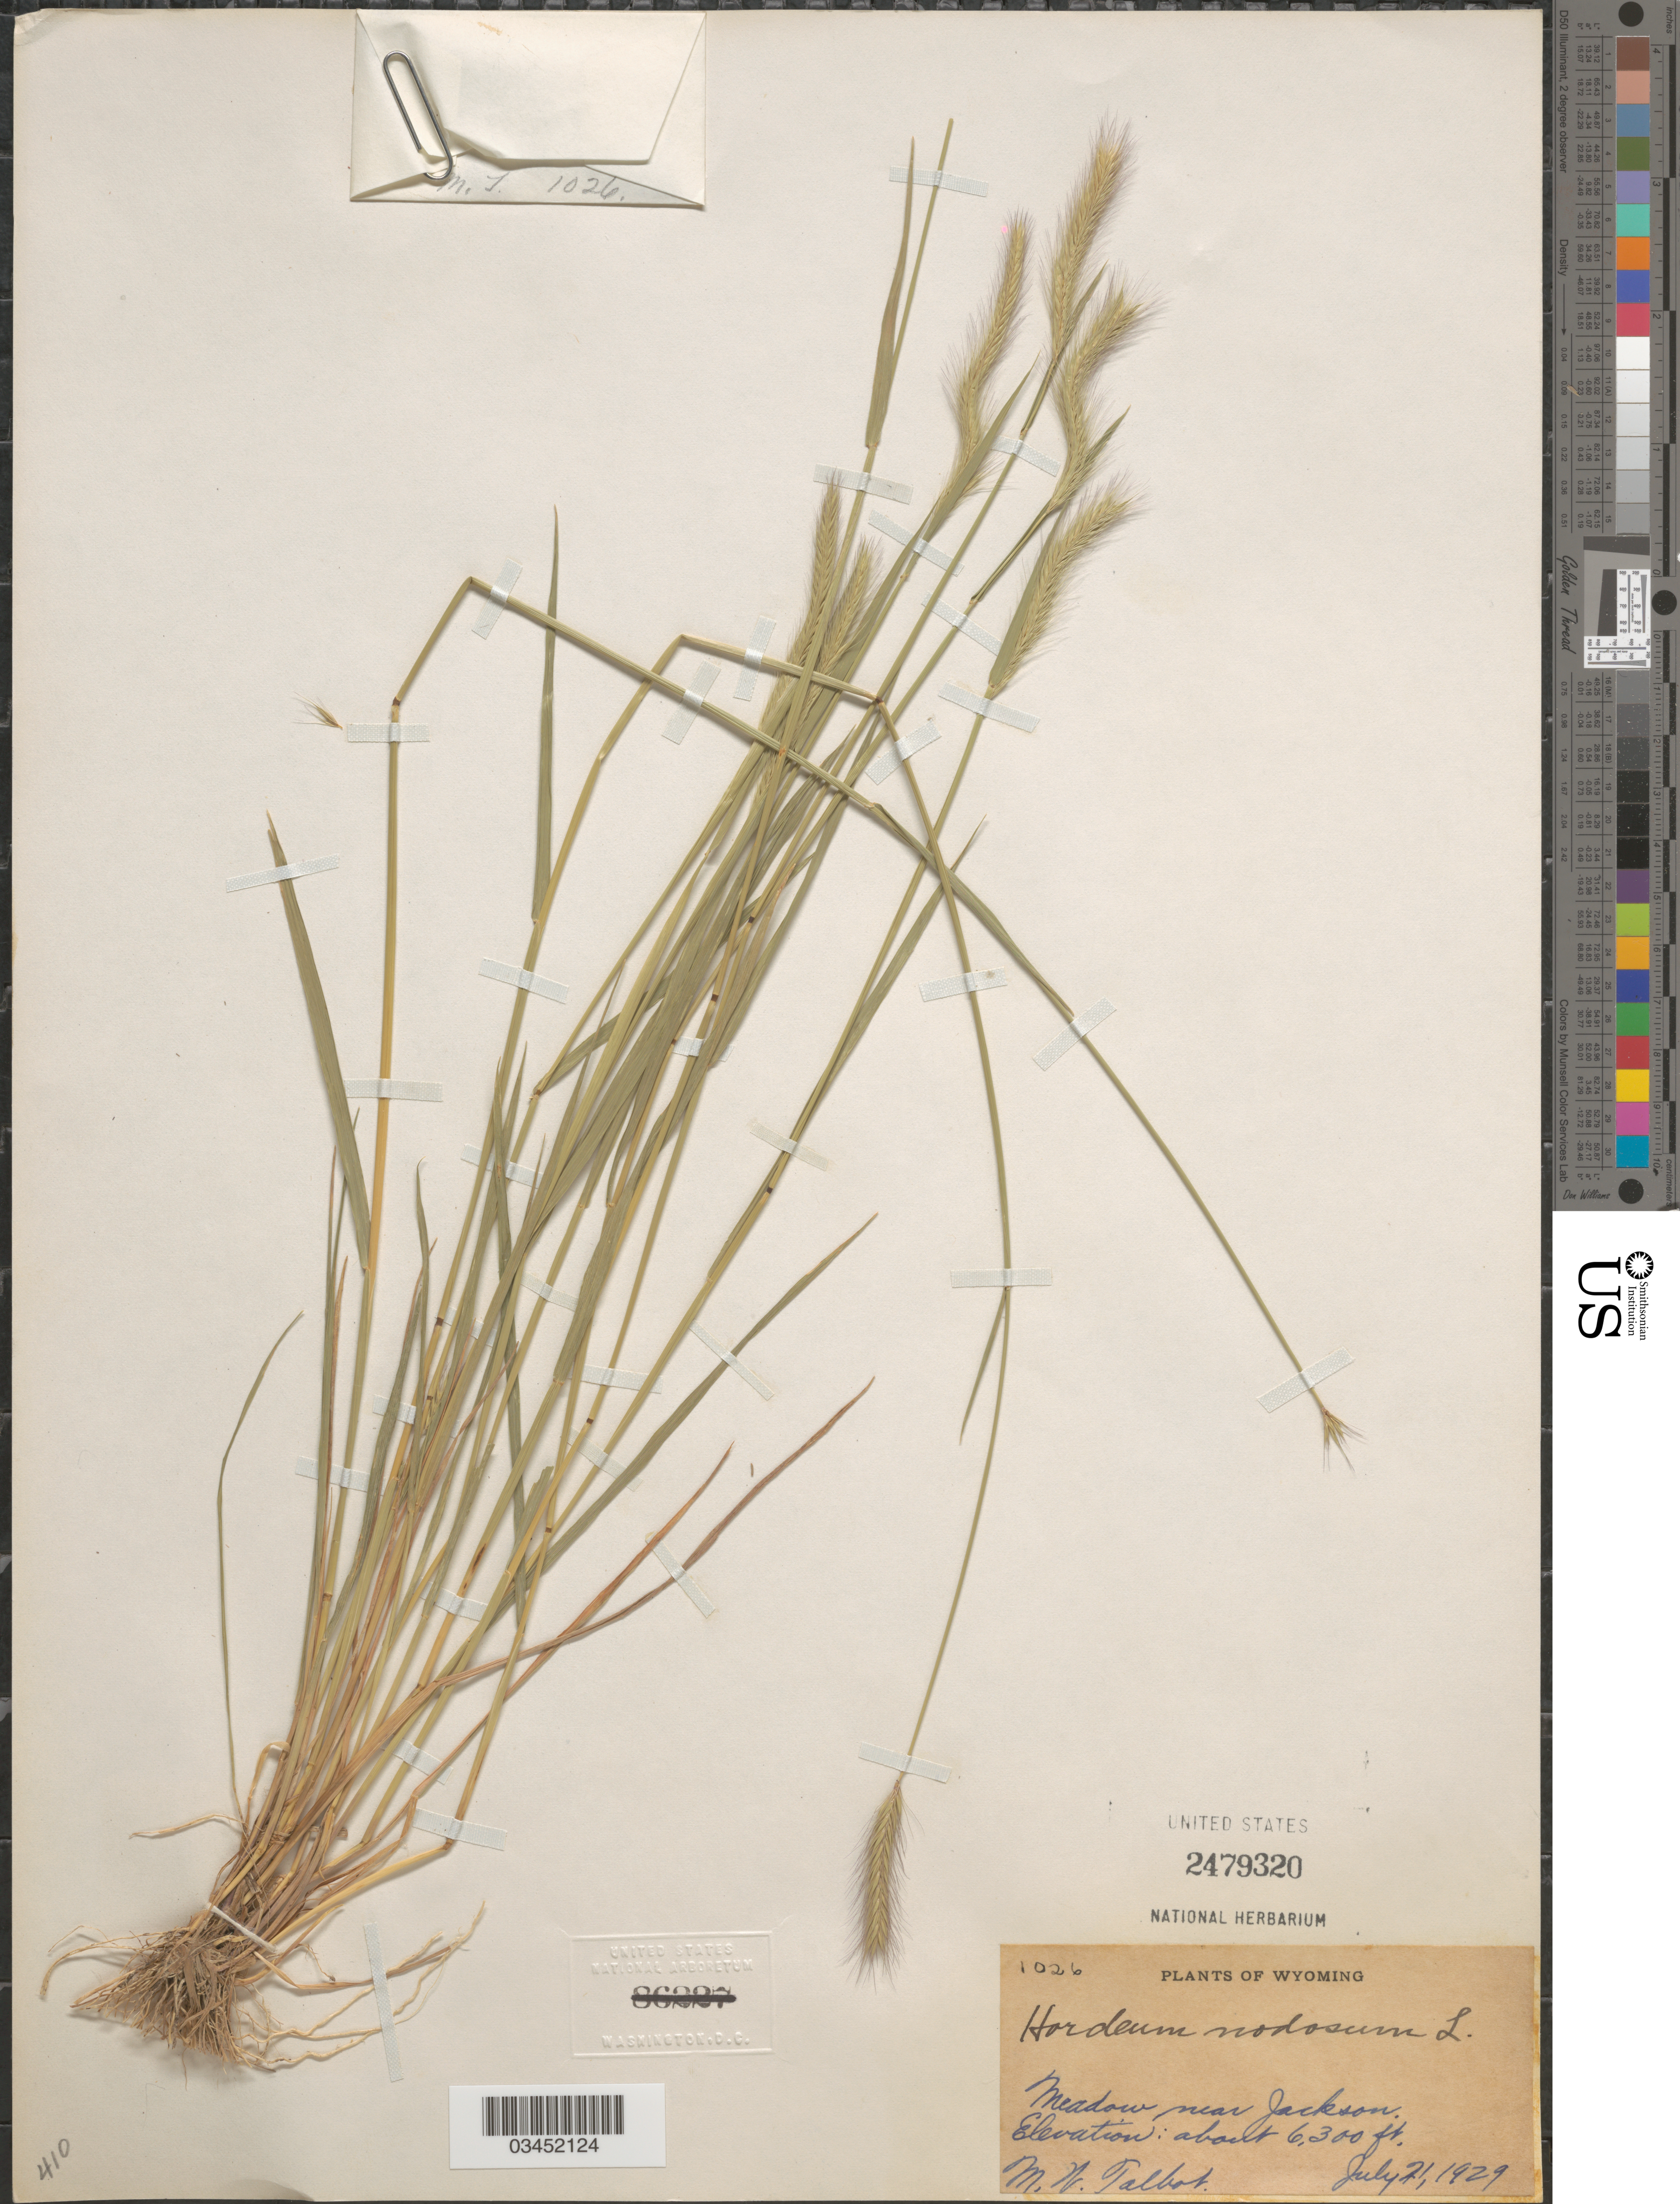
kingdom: Plantae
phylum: Tracheophyta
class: Liliopsida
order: Poales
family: Poaceae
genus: Hordeum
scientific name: Hordeum brachyantherum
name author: Nevski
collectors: M. Talbot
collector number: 1026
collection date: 1929-07-21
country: United States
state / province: Wyoming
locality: Meadow near Jackson.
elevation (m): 1920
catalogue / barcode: US 2479320